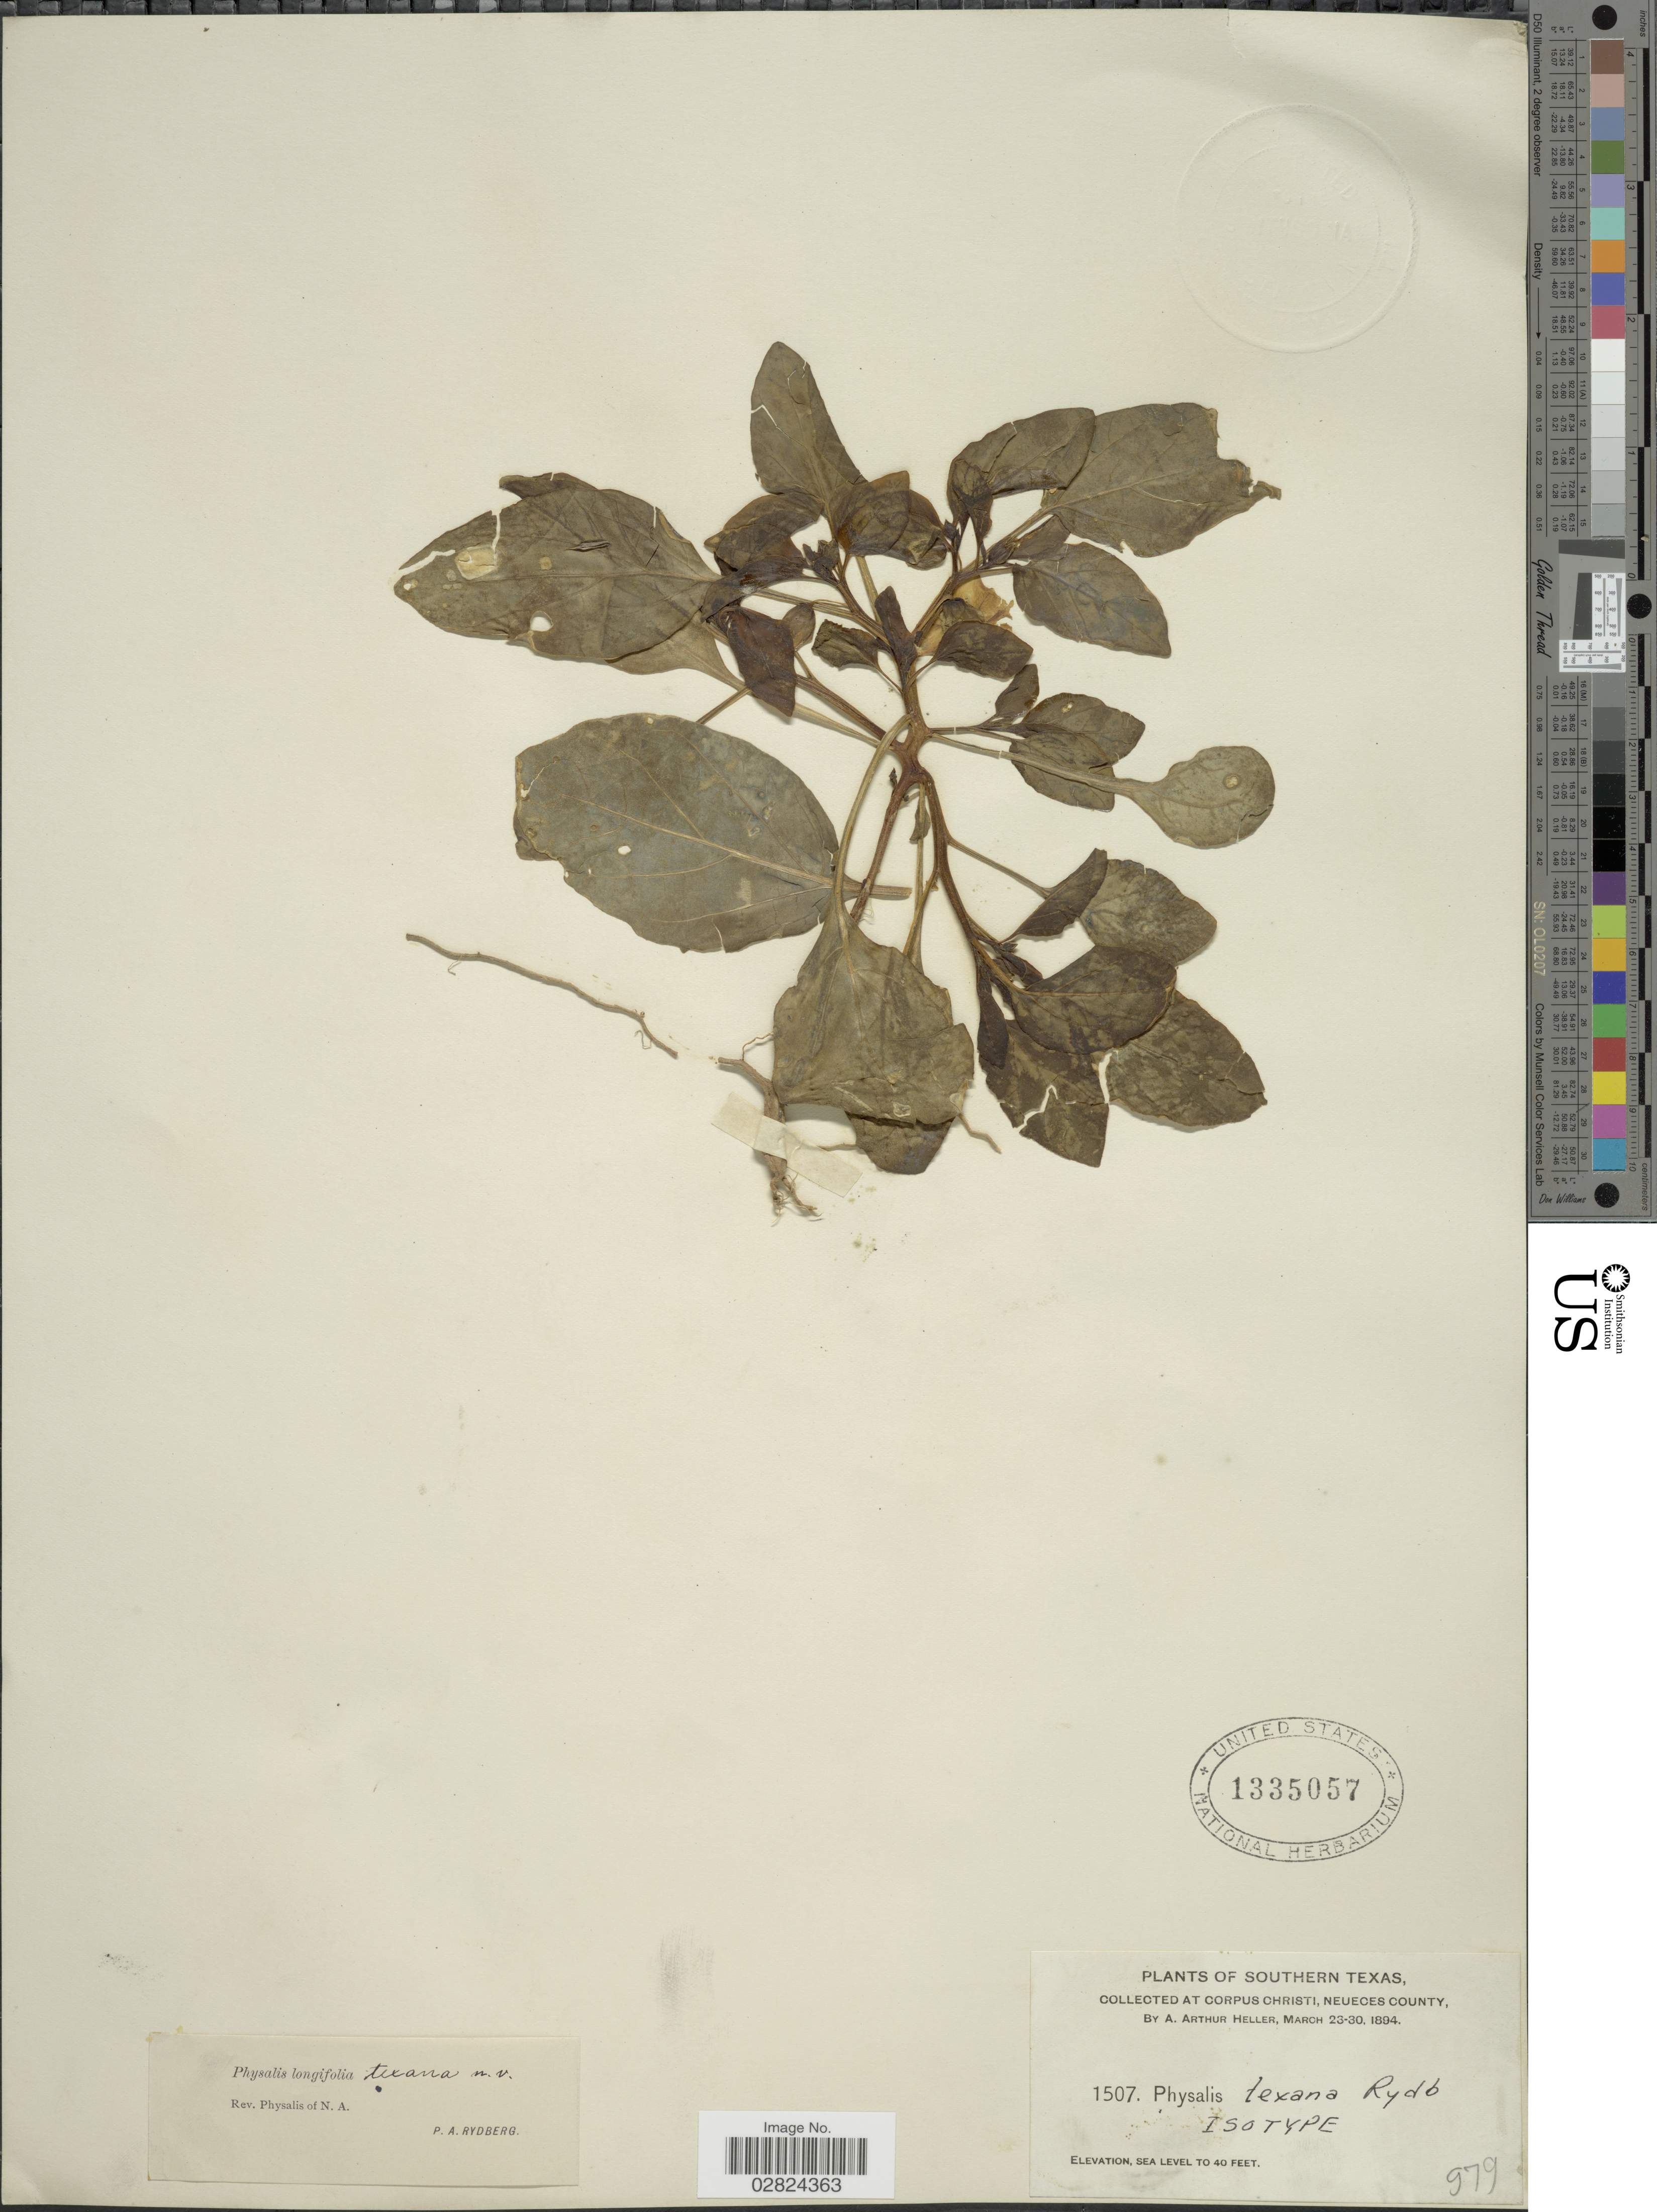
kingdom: Plantae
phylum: Tracheophyta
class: Magnoliopsida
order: Solanales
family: Solanaceae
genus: Physalis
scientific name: Physalis texana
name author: Rydb.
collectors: A. A. Heller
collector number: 1507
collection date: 1894-03-23/1894-03-30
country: United States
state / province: Texas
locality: Southern Texas, Corpus Christi, Neueces County.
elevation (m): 0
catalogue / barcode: US 1335057